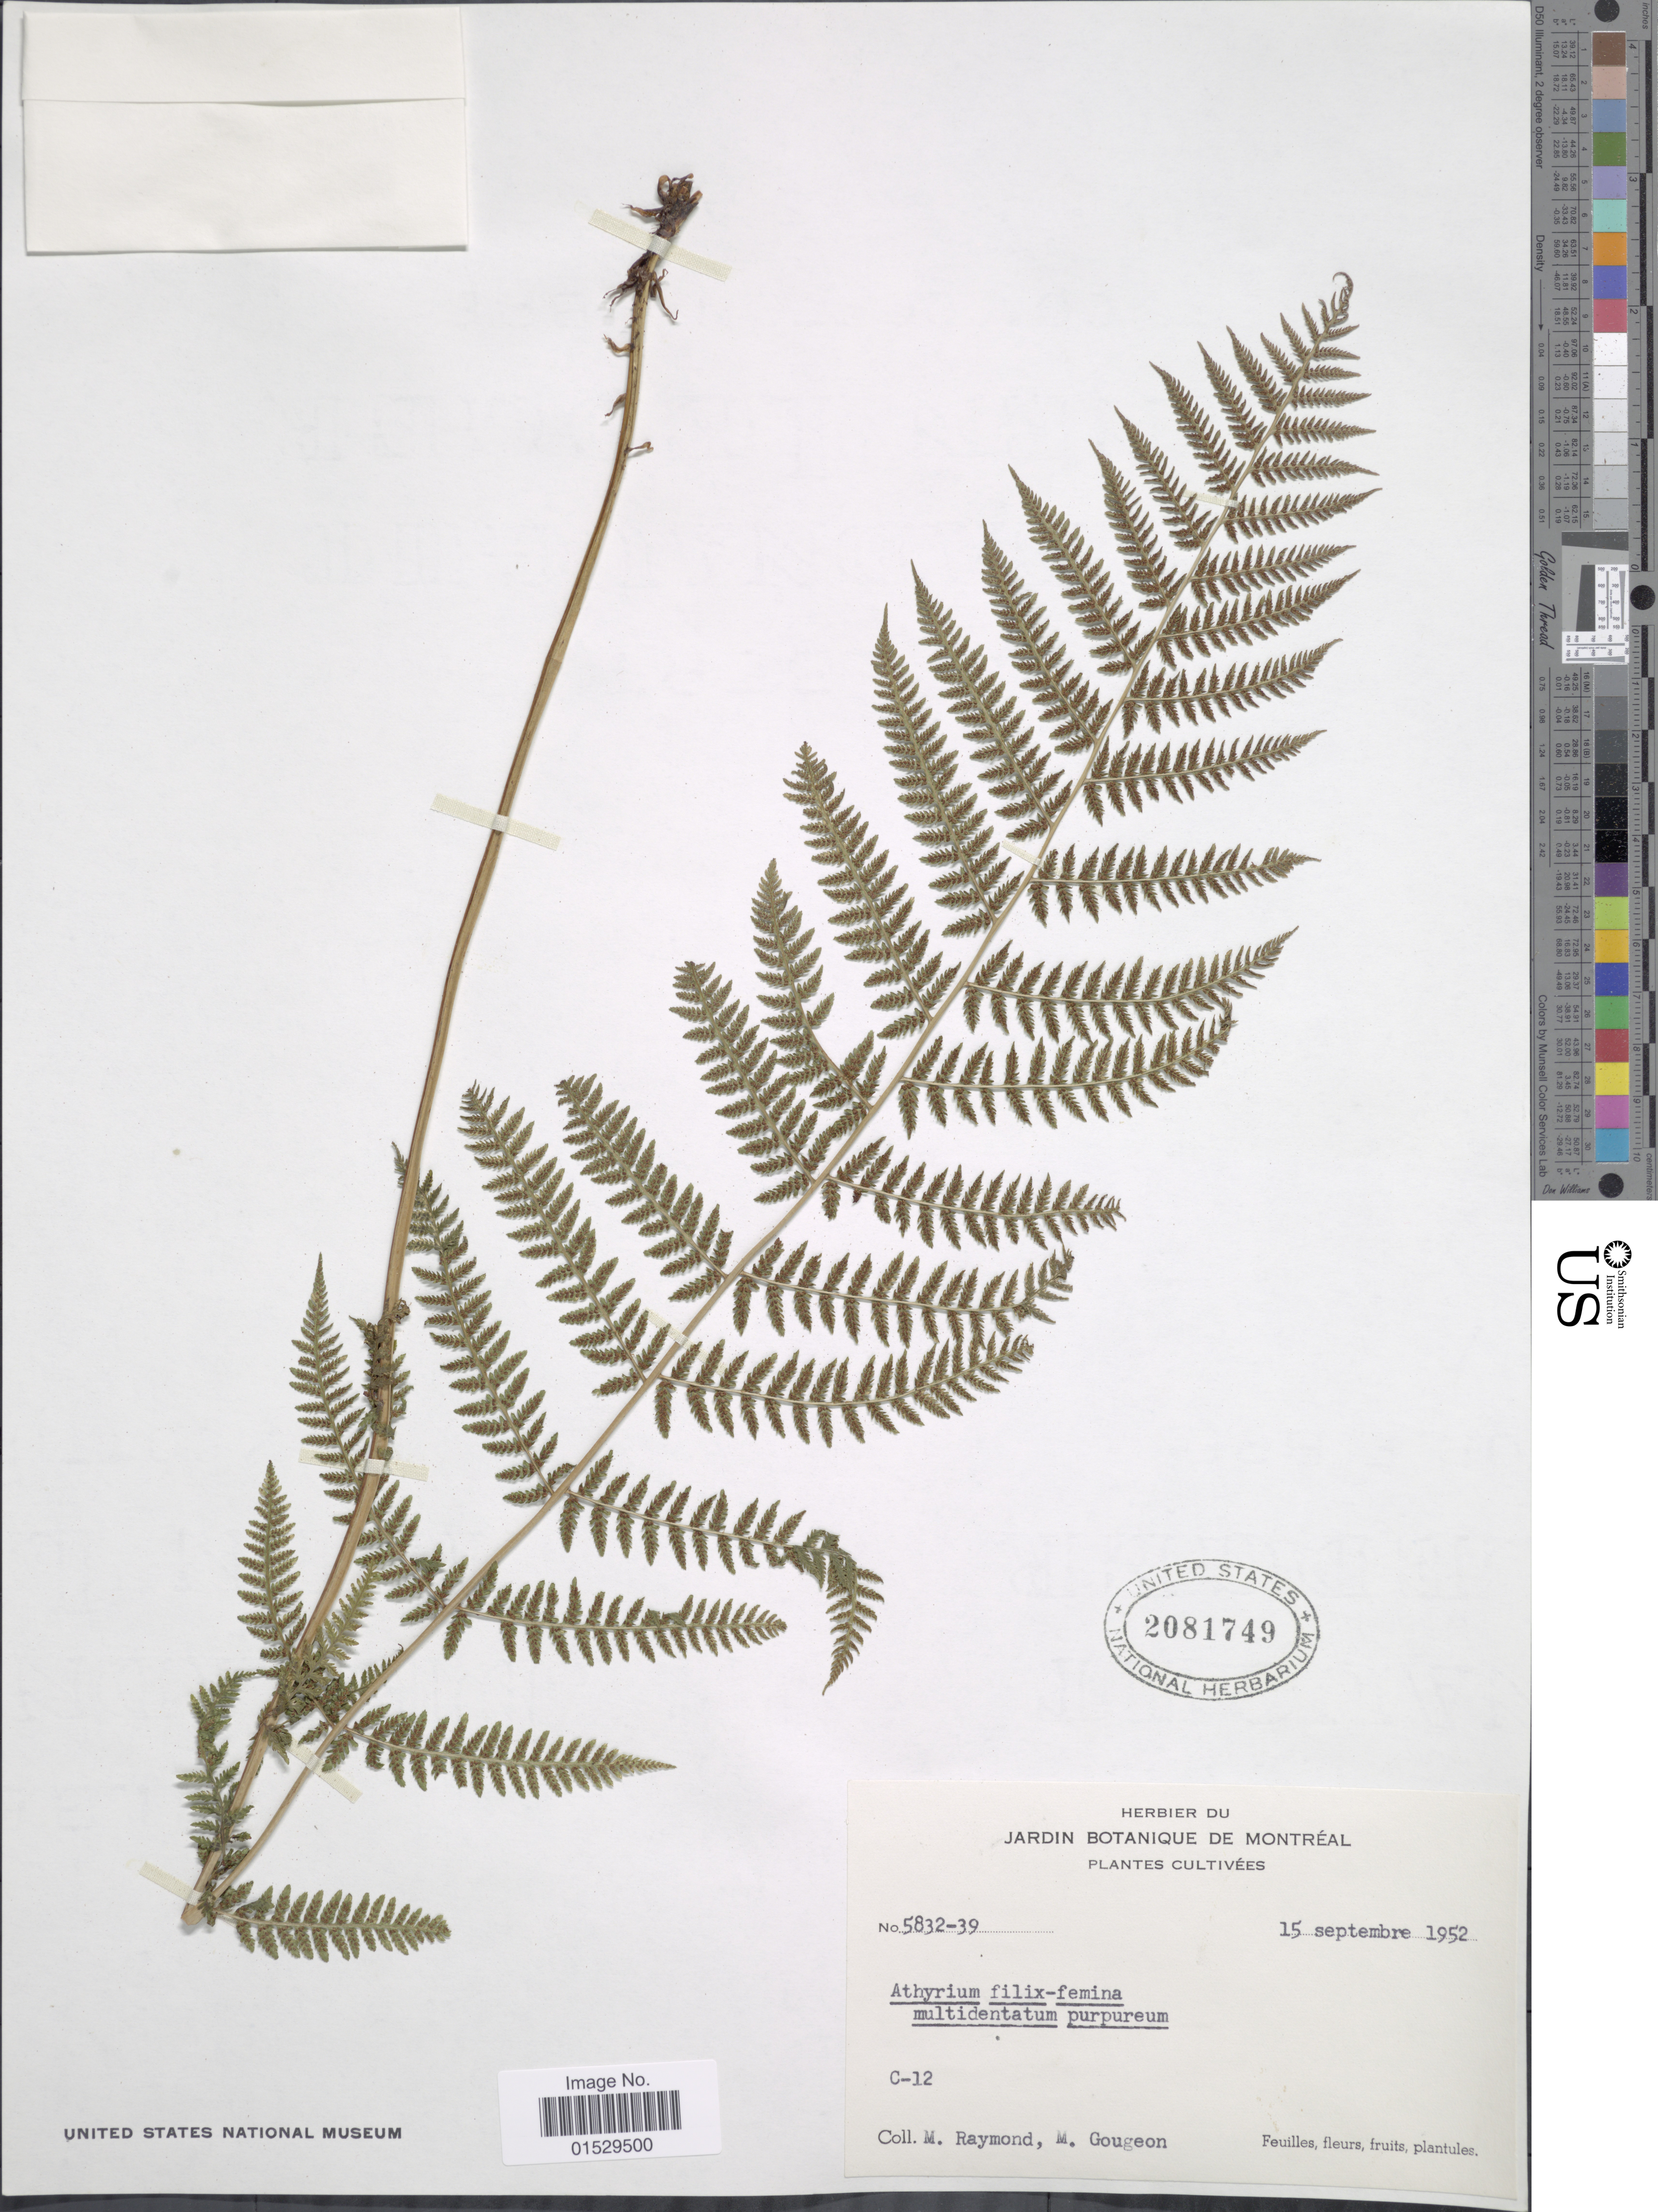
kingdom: Plantae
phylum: Tracheophyta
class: Polypodiopsida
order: Polypodiales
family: Athyriaceae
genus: Athyrium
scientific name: Athyrium filix-femina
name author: (L.) Roth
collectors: M. Raymond & M. Gougeon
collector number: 5832-39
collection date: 1952-09-15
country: Canada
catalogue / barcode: US 2081749